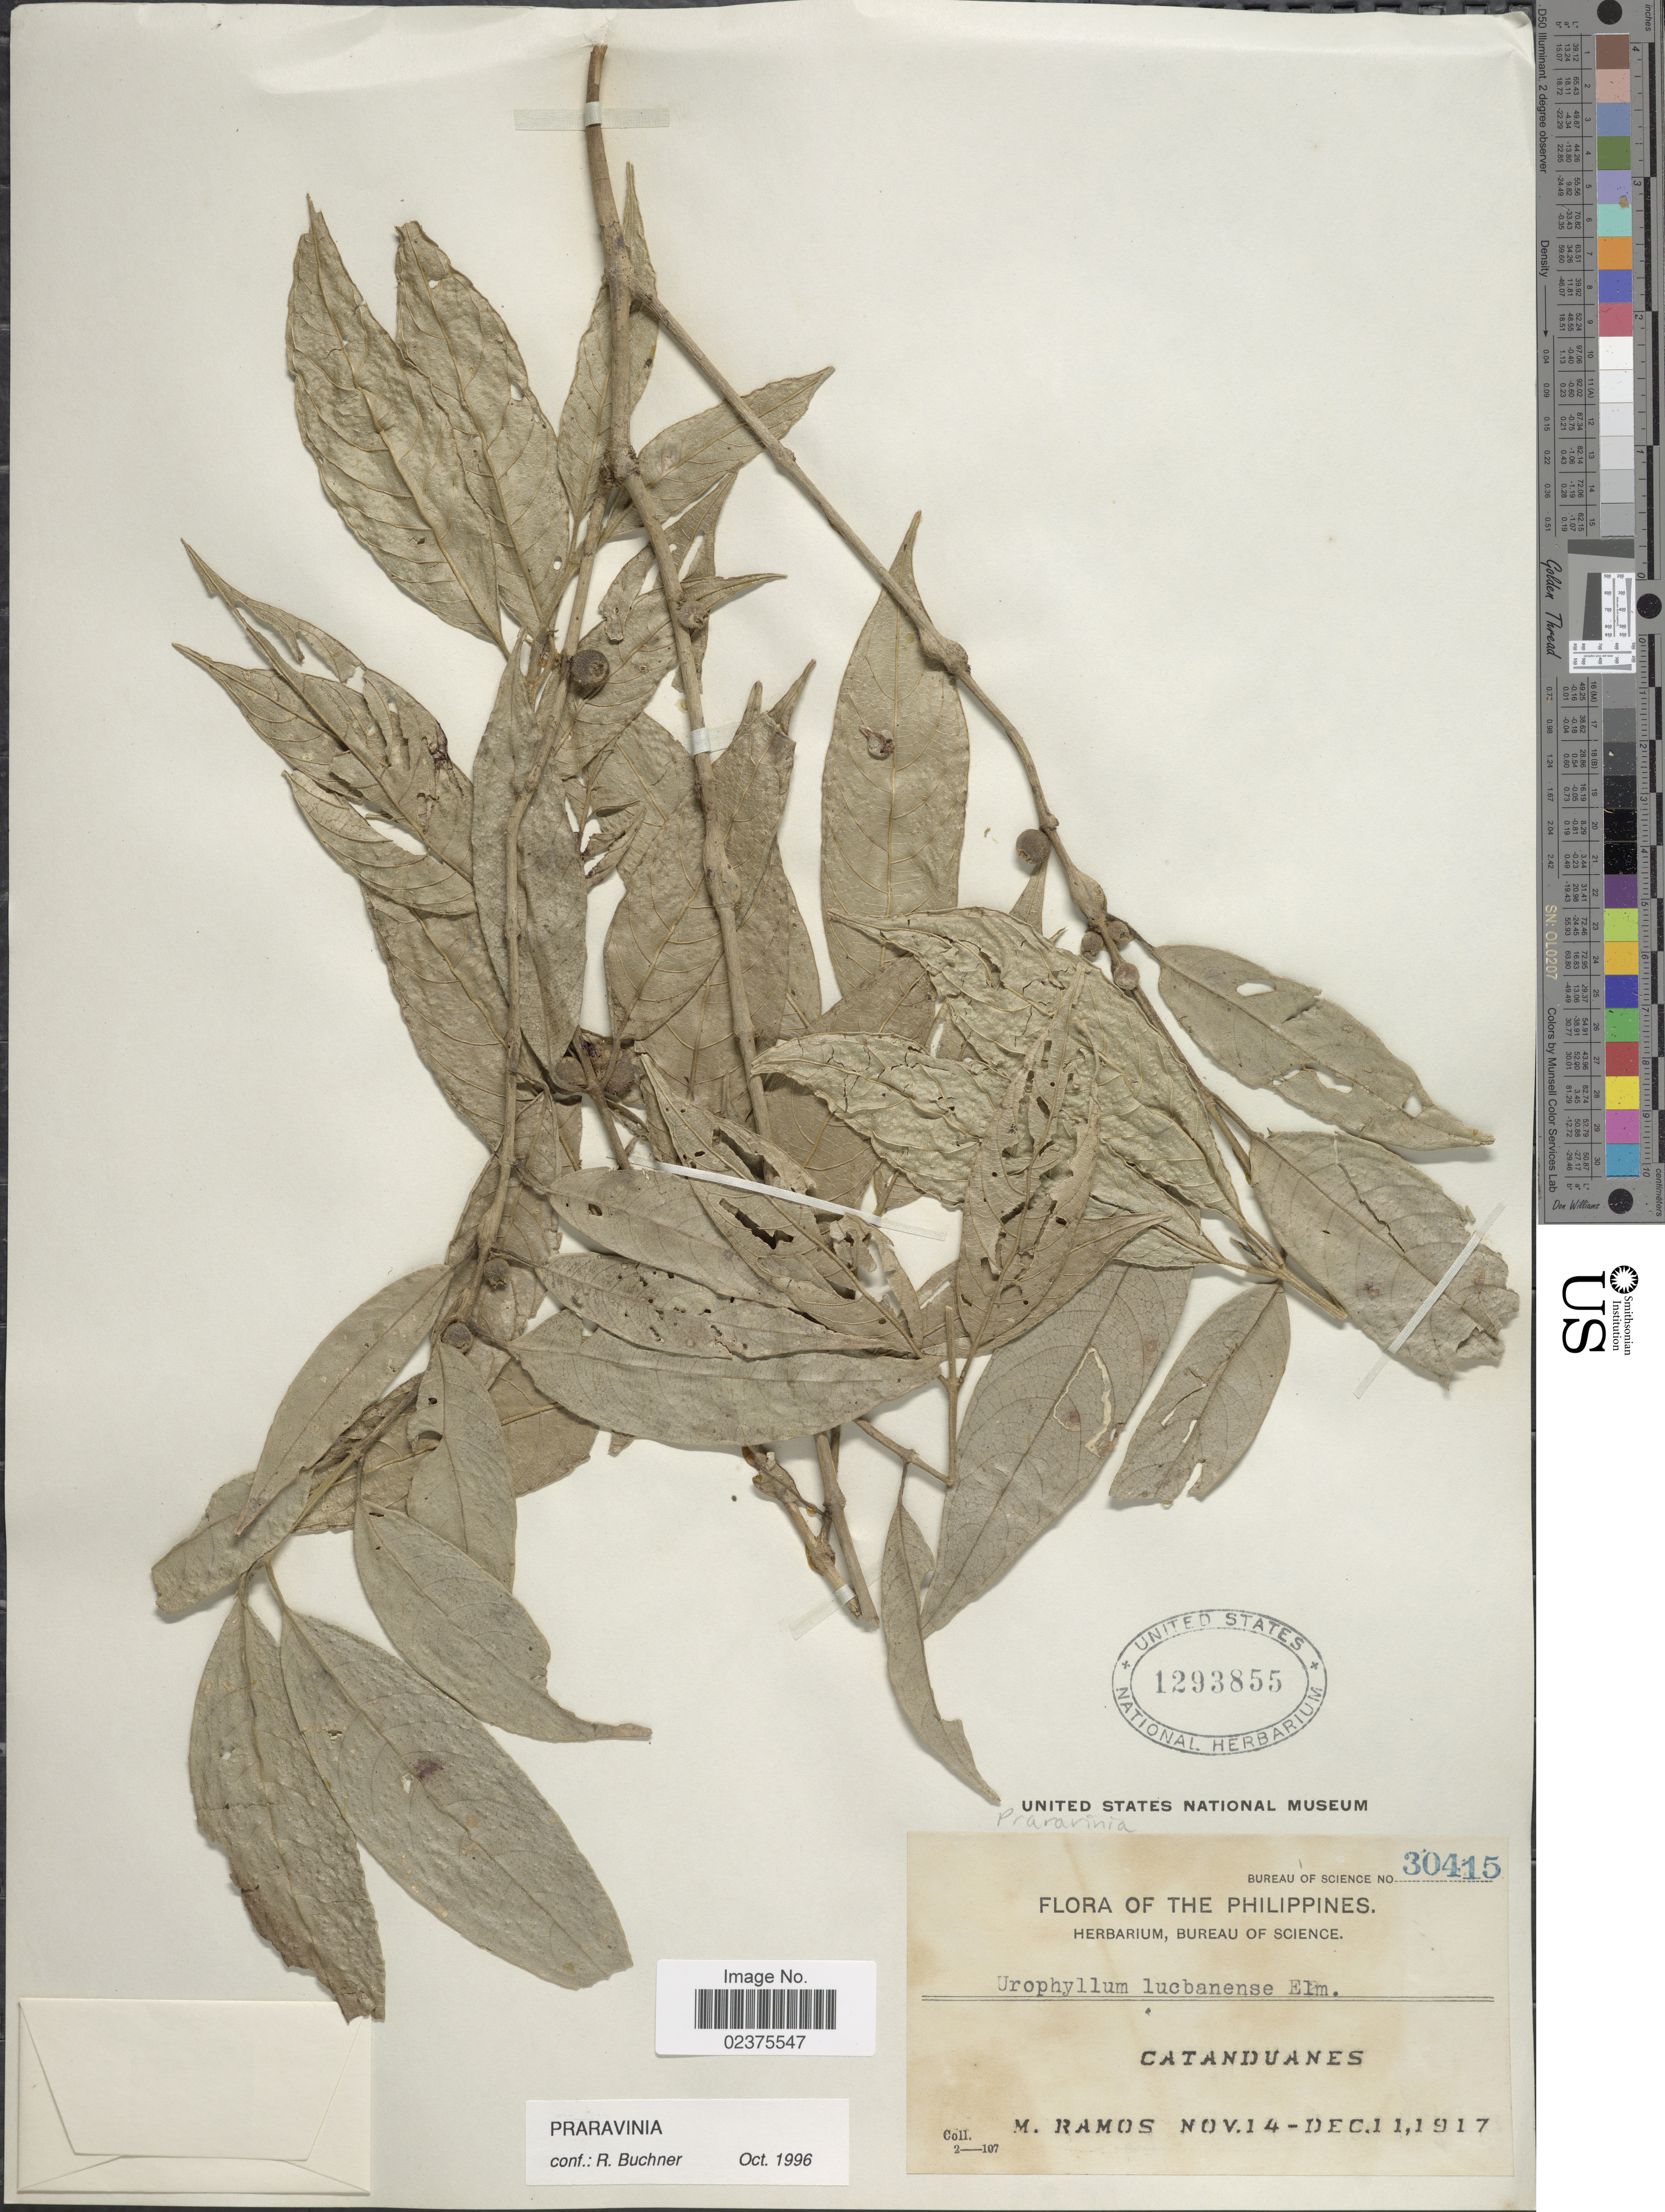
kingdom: Plantae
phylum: Tracheophyta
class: Magnoliopsida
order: Gentianales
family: Rubiaceae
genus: Praravinia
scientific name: Praravinia sp.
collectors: M. Ramos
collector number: Bureau of Science 30415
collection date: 1917-11-14/1917-12-11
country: Philippines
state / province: Bicol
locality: Catanduanes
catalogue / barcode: US 1293855